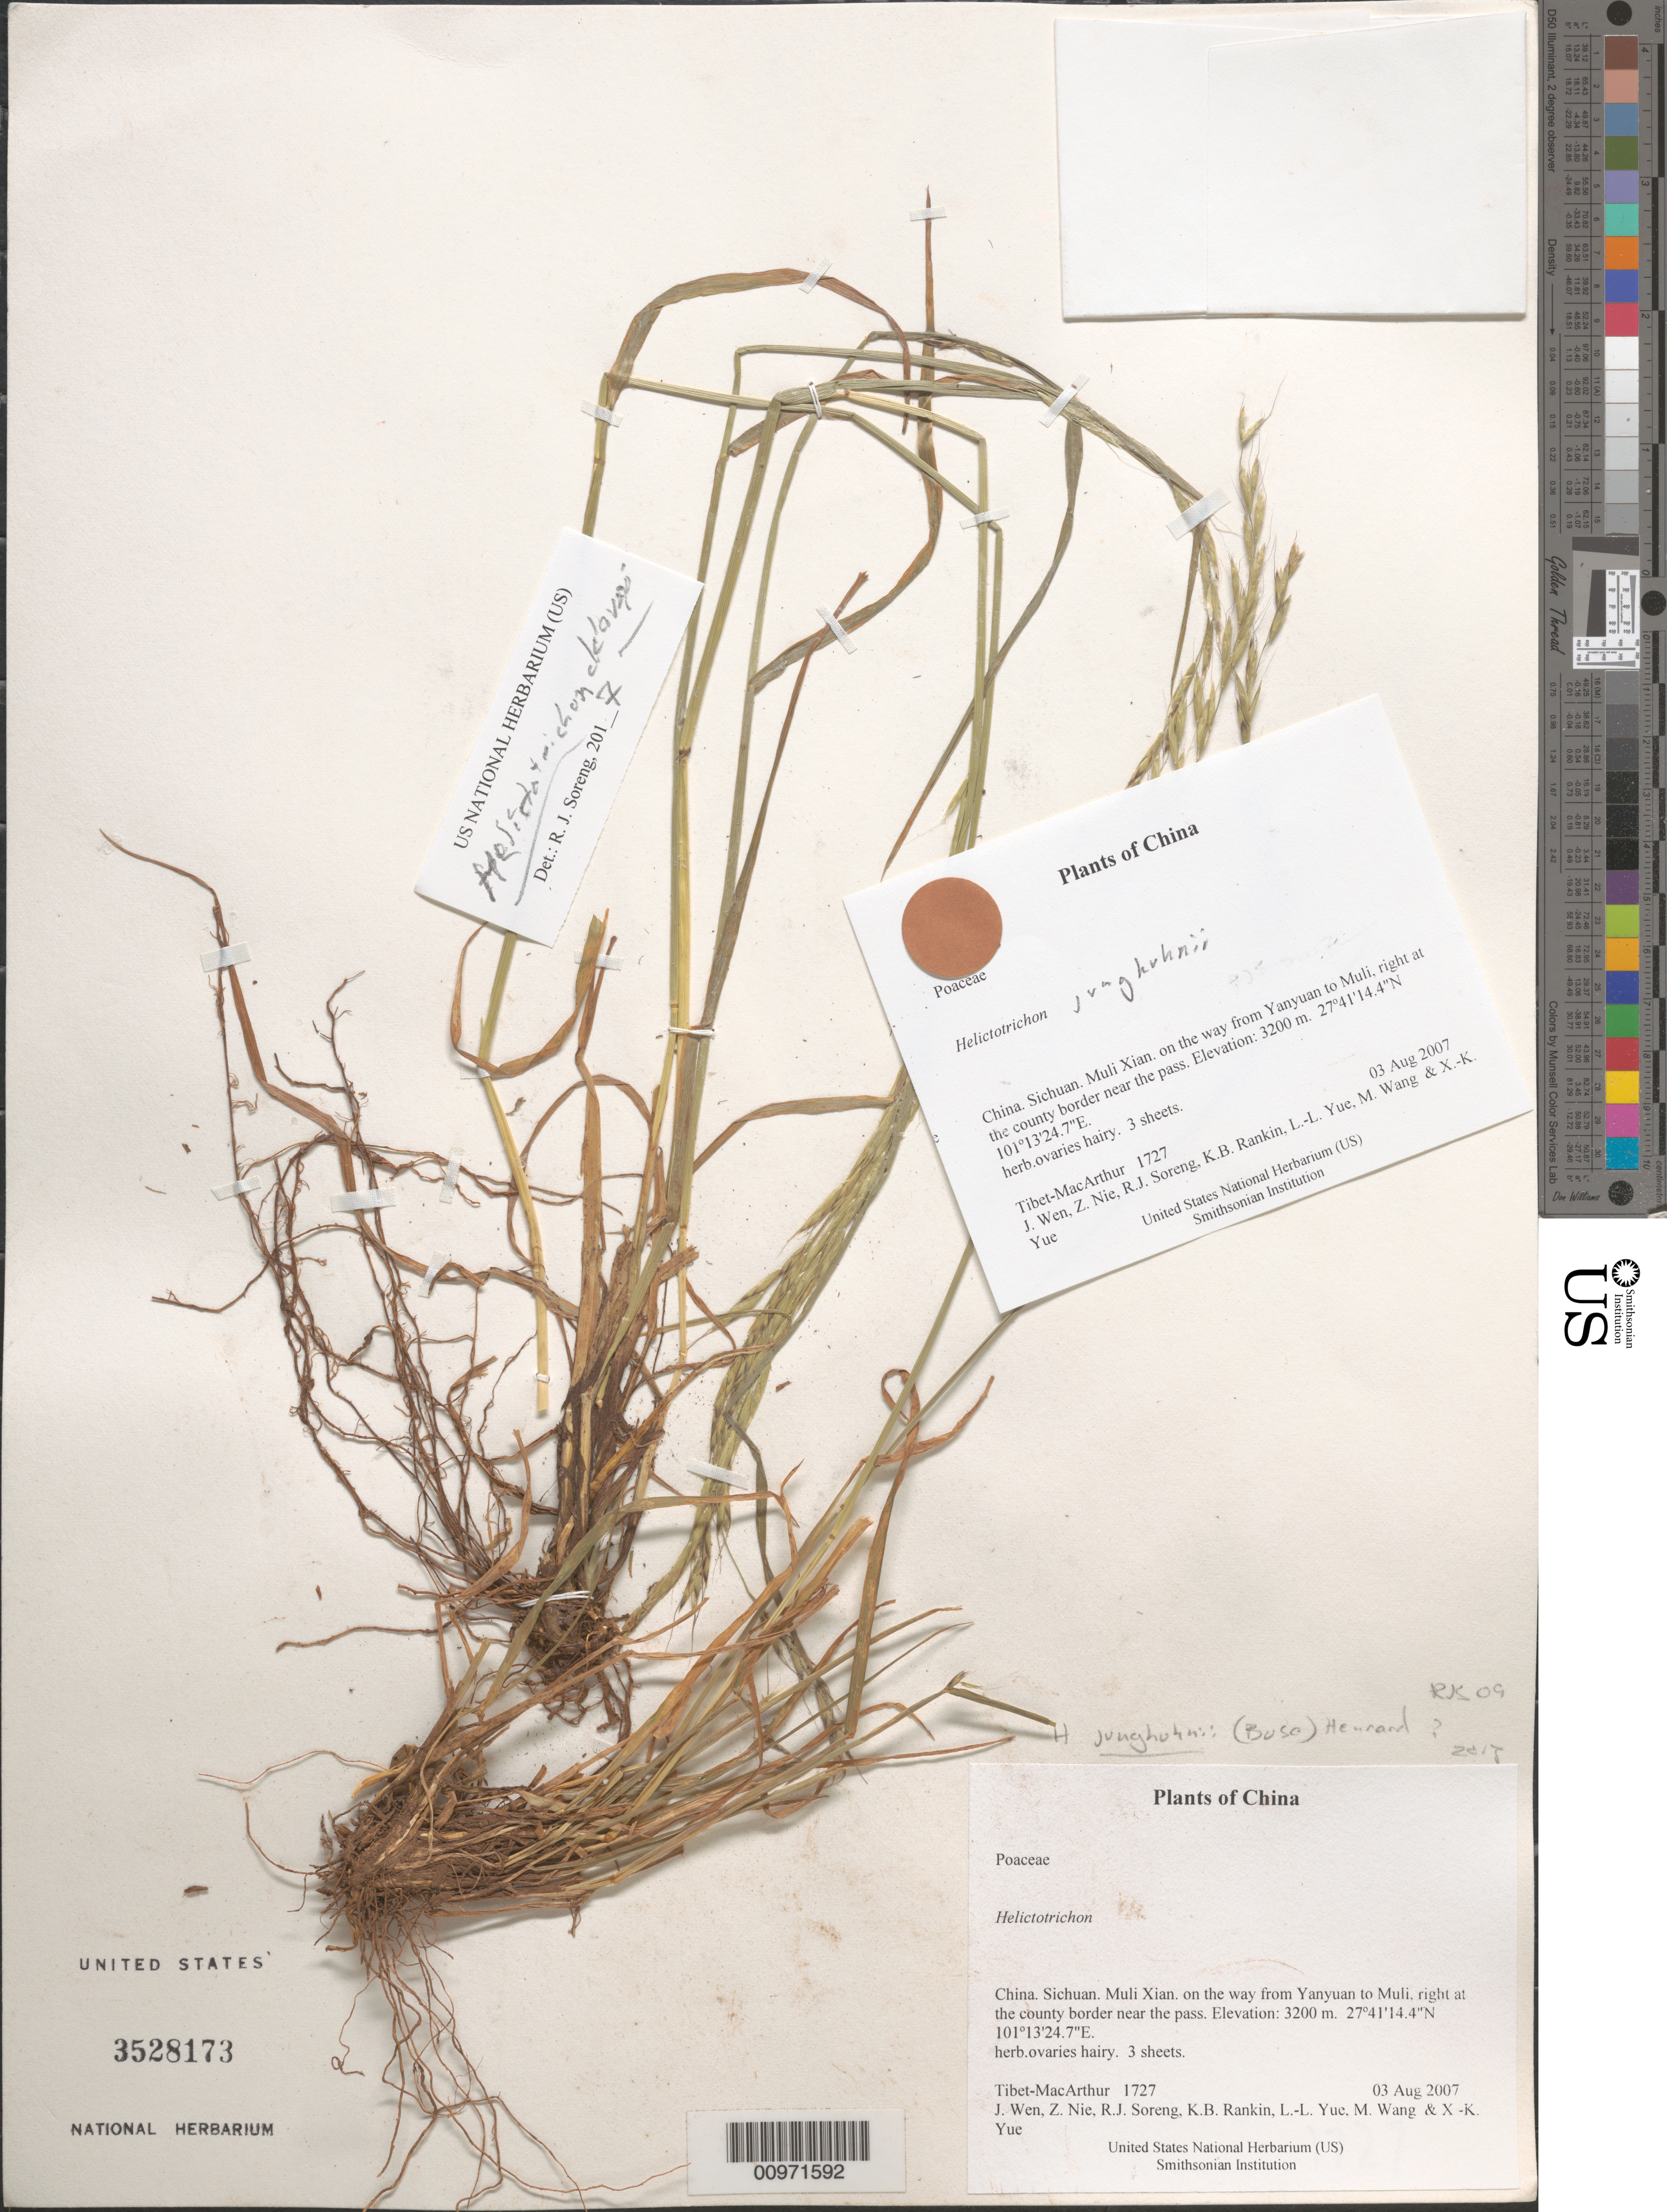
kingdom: Plantae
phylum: Tracheophyta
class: Liliopsida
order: Poales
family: Poaceae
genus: Trisetopsis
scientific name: Trisetopsis junghuhnii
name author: (Büse) Röser & Wölk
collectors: Tibet-MacArthur, J. Wen, Z. Nie, R. J. Soreng, K. Rankin, L. Yue, M. Wang & X. Yue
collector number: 1727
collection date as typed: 03 Aug 2007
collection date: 2007-08-03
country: China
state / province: Sichuan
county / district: Muli Xian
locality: on the way from Yanyuan to Muli, right at the county border near the pass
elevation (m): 3200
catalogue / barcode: US 3528173